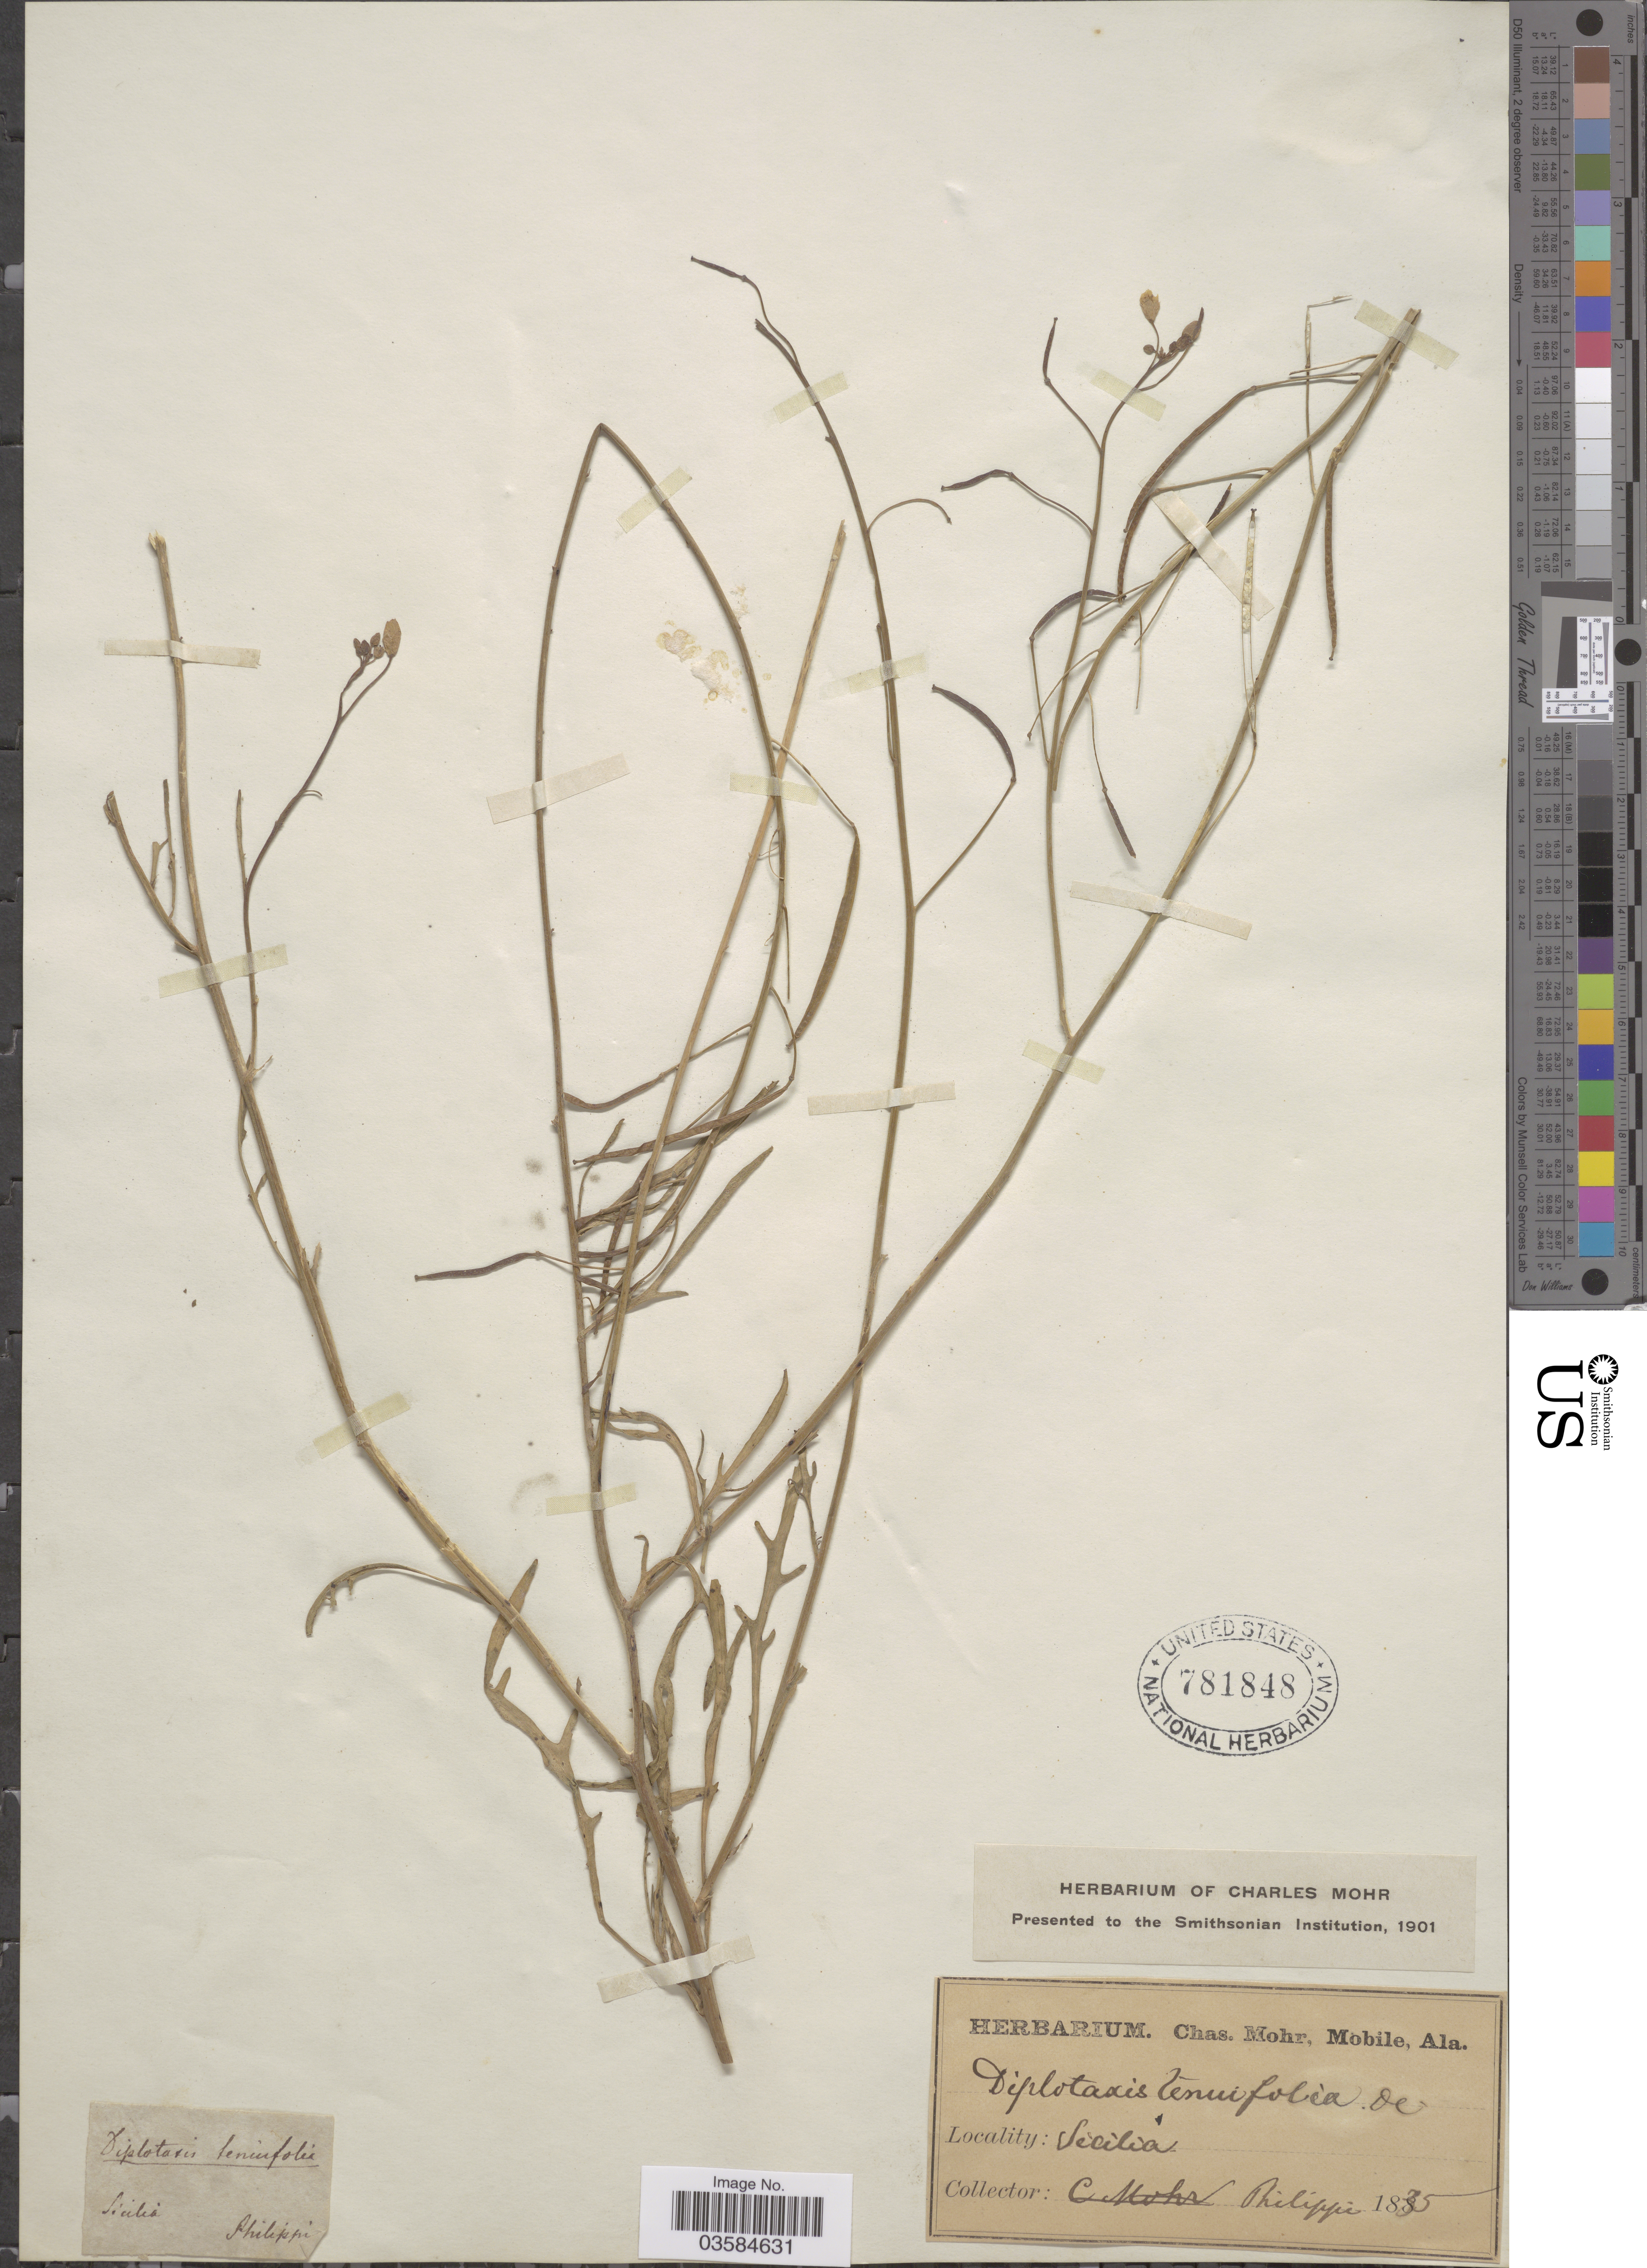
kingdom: Plantae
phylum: Tracheophyta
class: Magnoliopsida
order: Brassicales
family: Brassicaceae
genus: Diplotaxis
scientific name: Diplotaxis tenuifolia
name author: (L.) DC.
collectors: -. Philippi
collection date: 1835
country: Italy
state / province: Siciliana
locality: Sicilia.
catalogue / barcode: US 781848